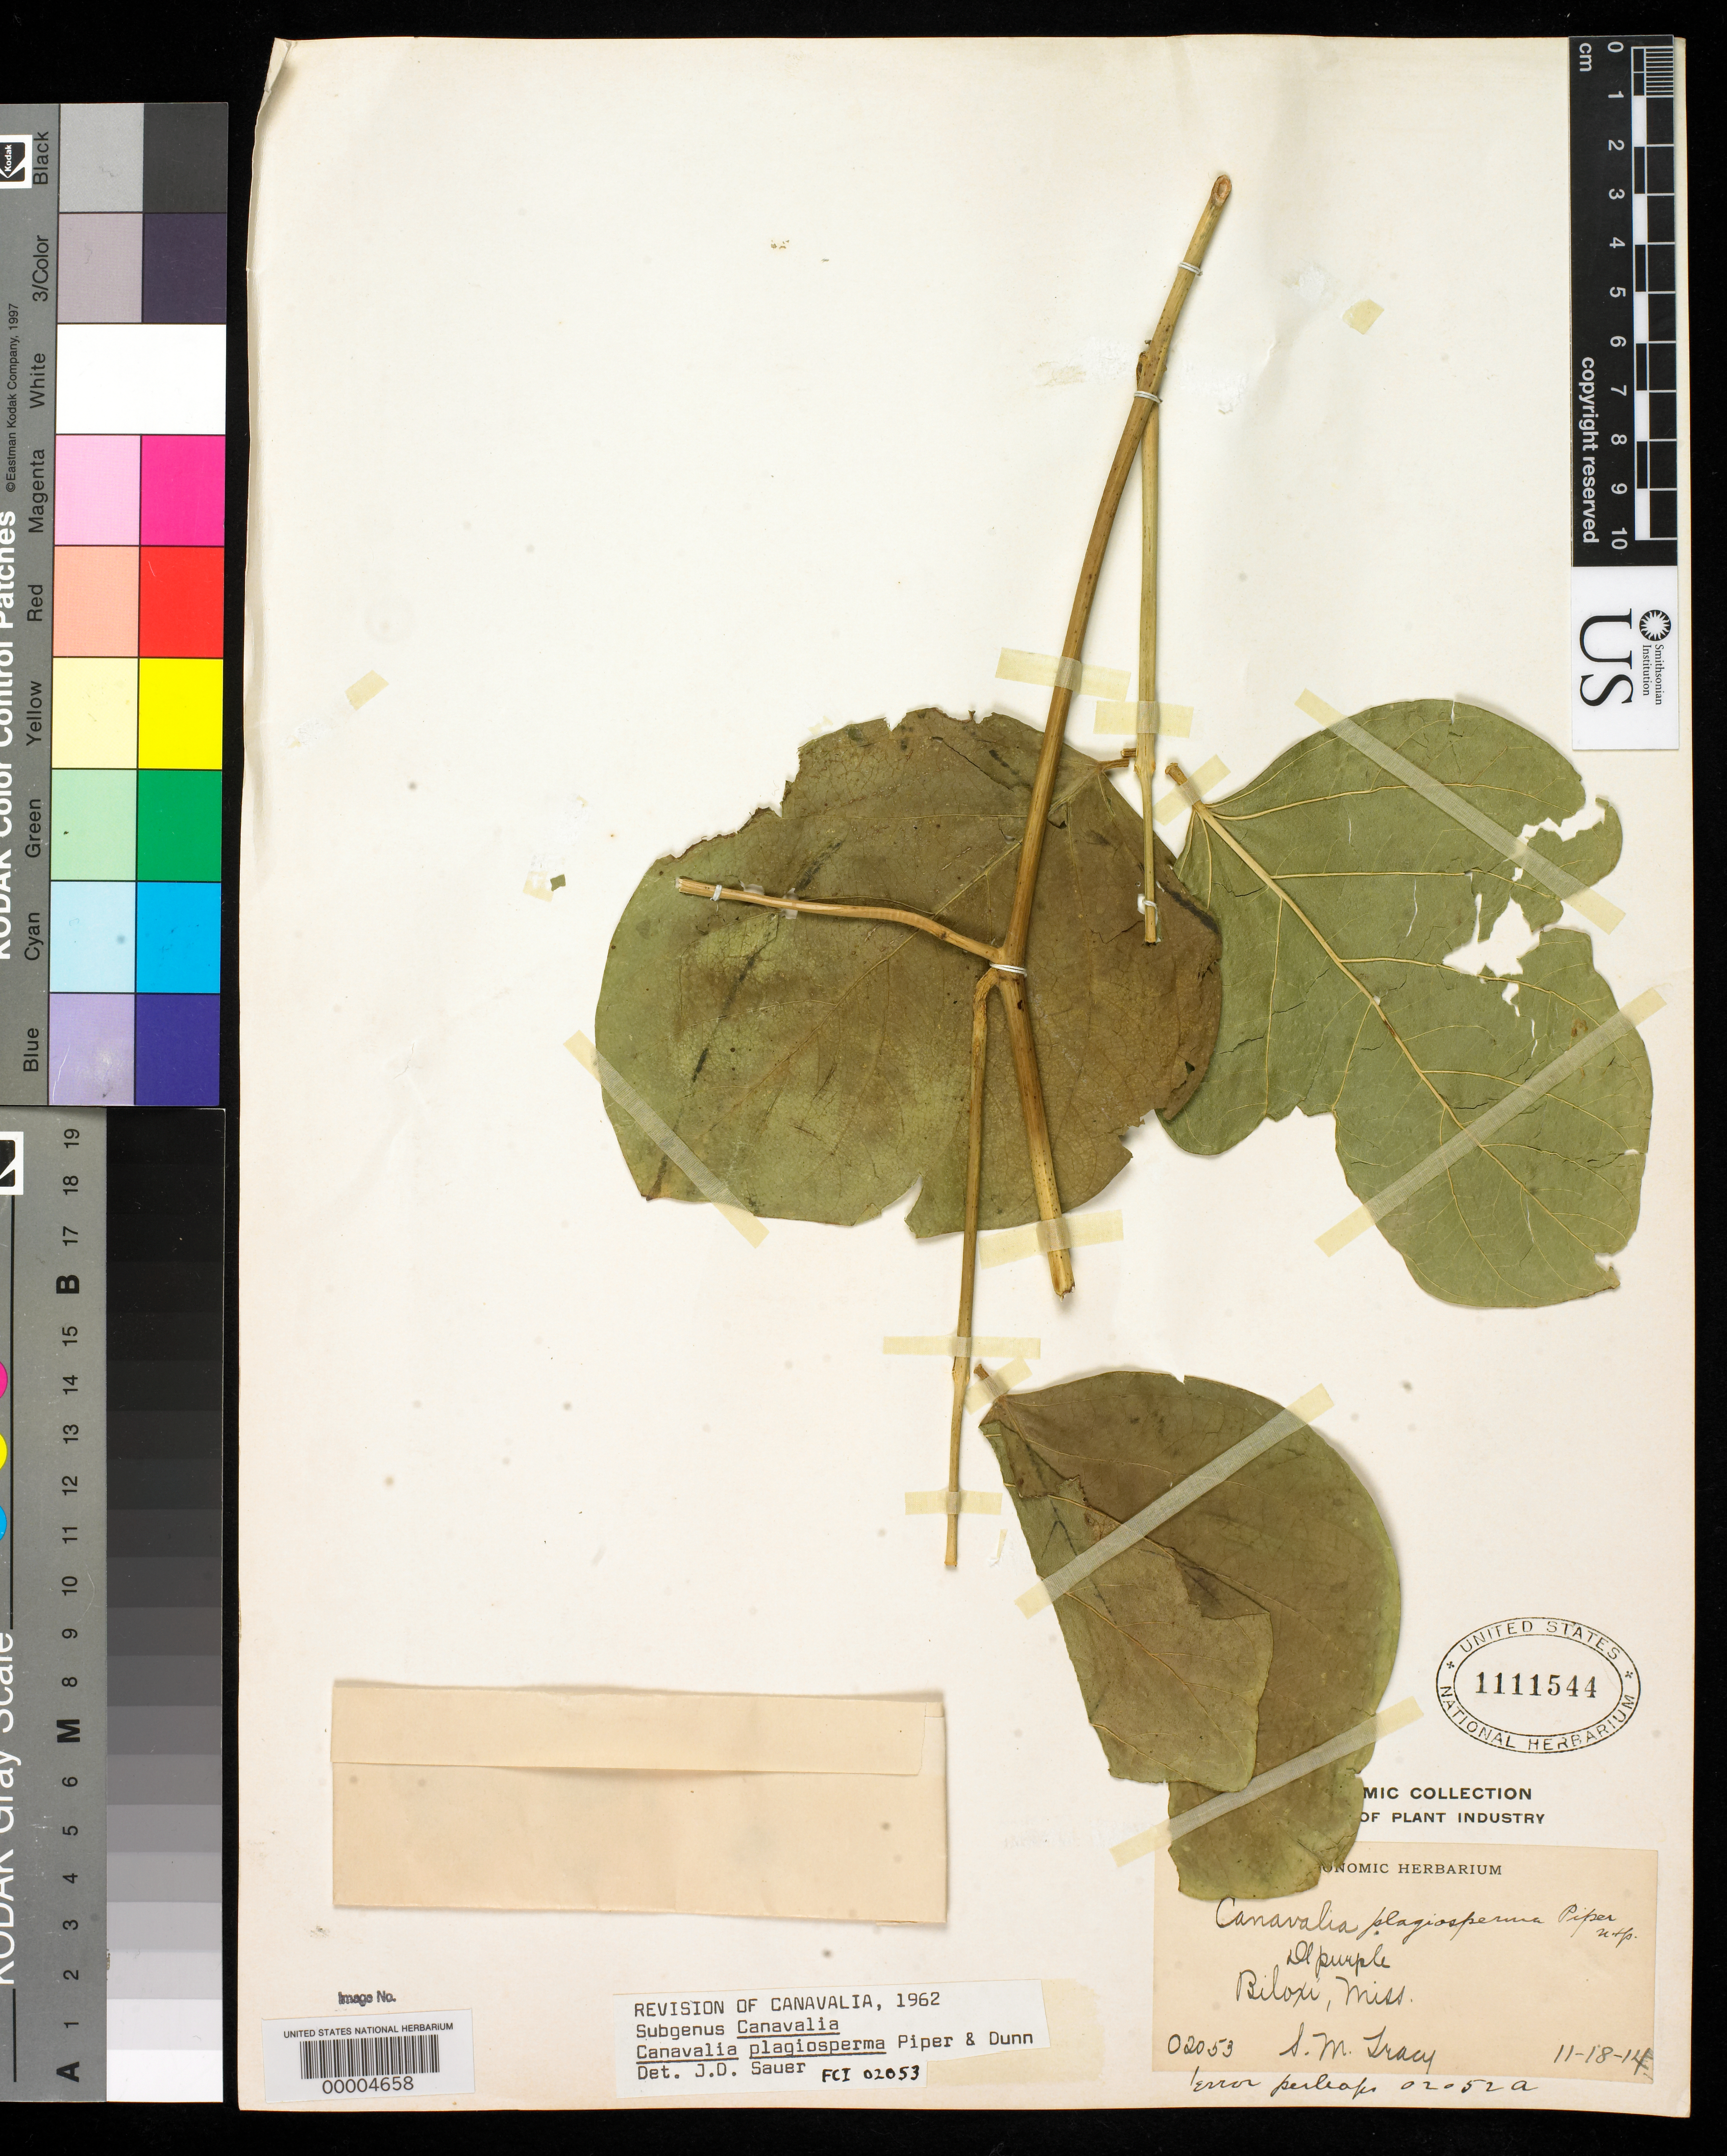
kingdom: Plantae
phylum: Tracheophyta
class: Magnoliopsida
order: Fabales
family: Fabaceae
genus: Canavalia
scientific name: Canavalia plagiosperma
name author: Piper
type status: Isolectotype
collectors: S. M. Tracy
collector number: FCI 02053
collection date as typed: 18 Nov 1914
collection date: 1914-11-18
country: Cuba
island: Greater Antilles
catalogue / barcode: US 1111544